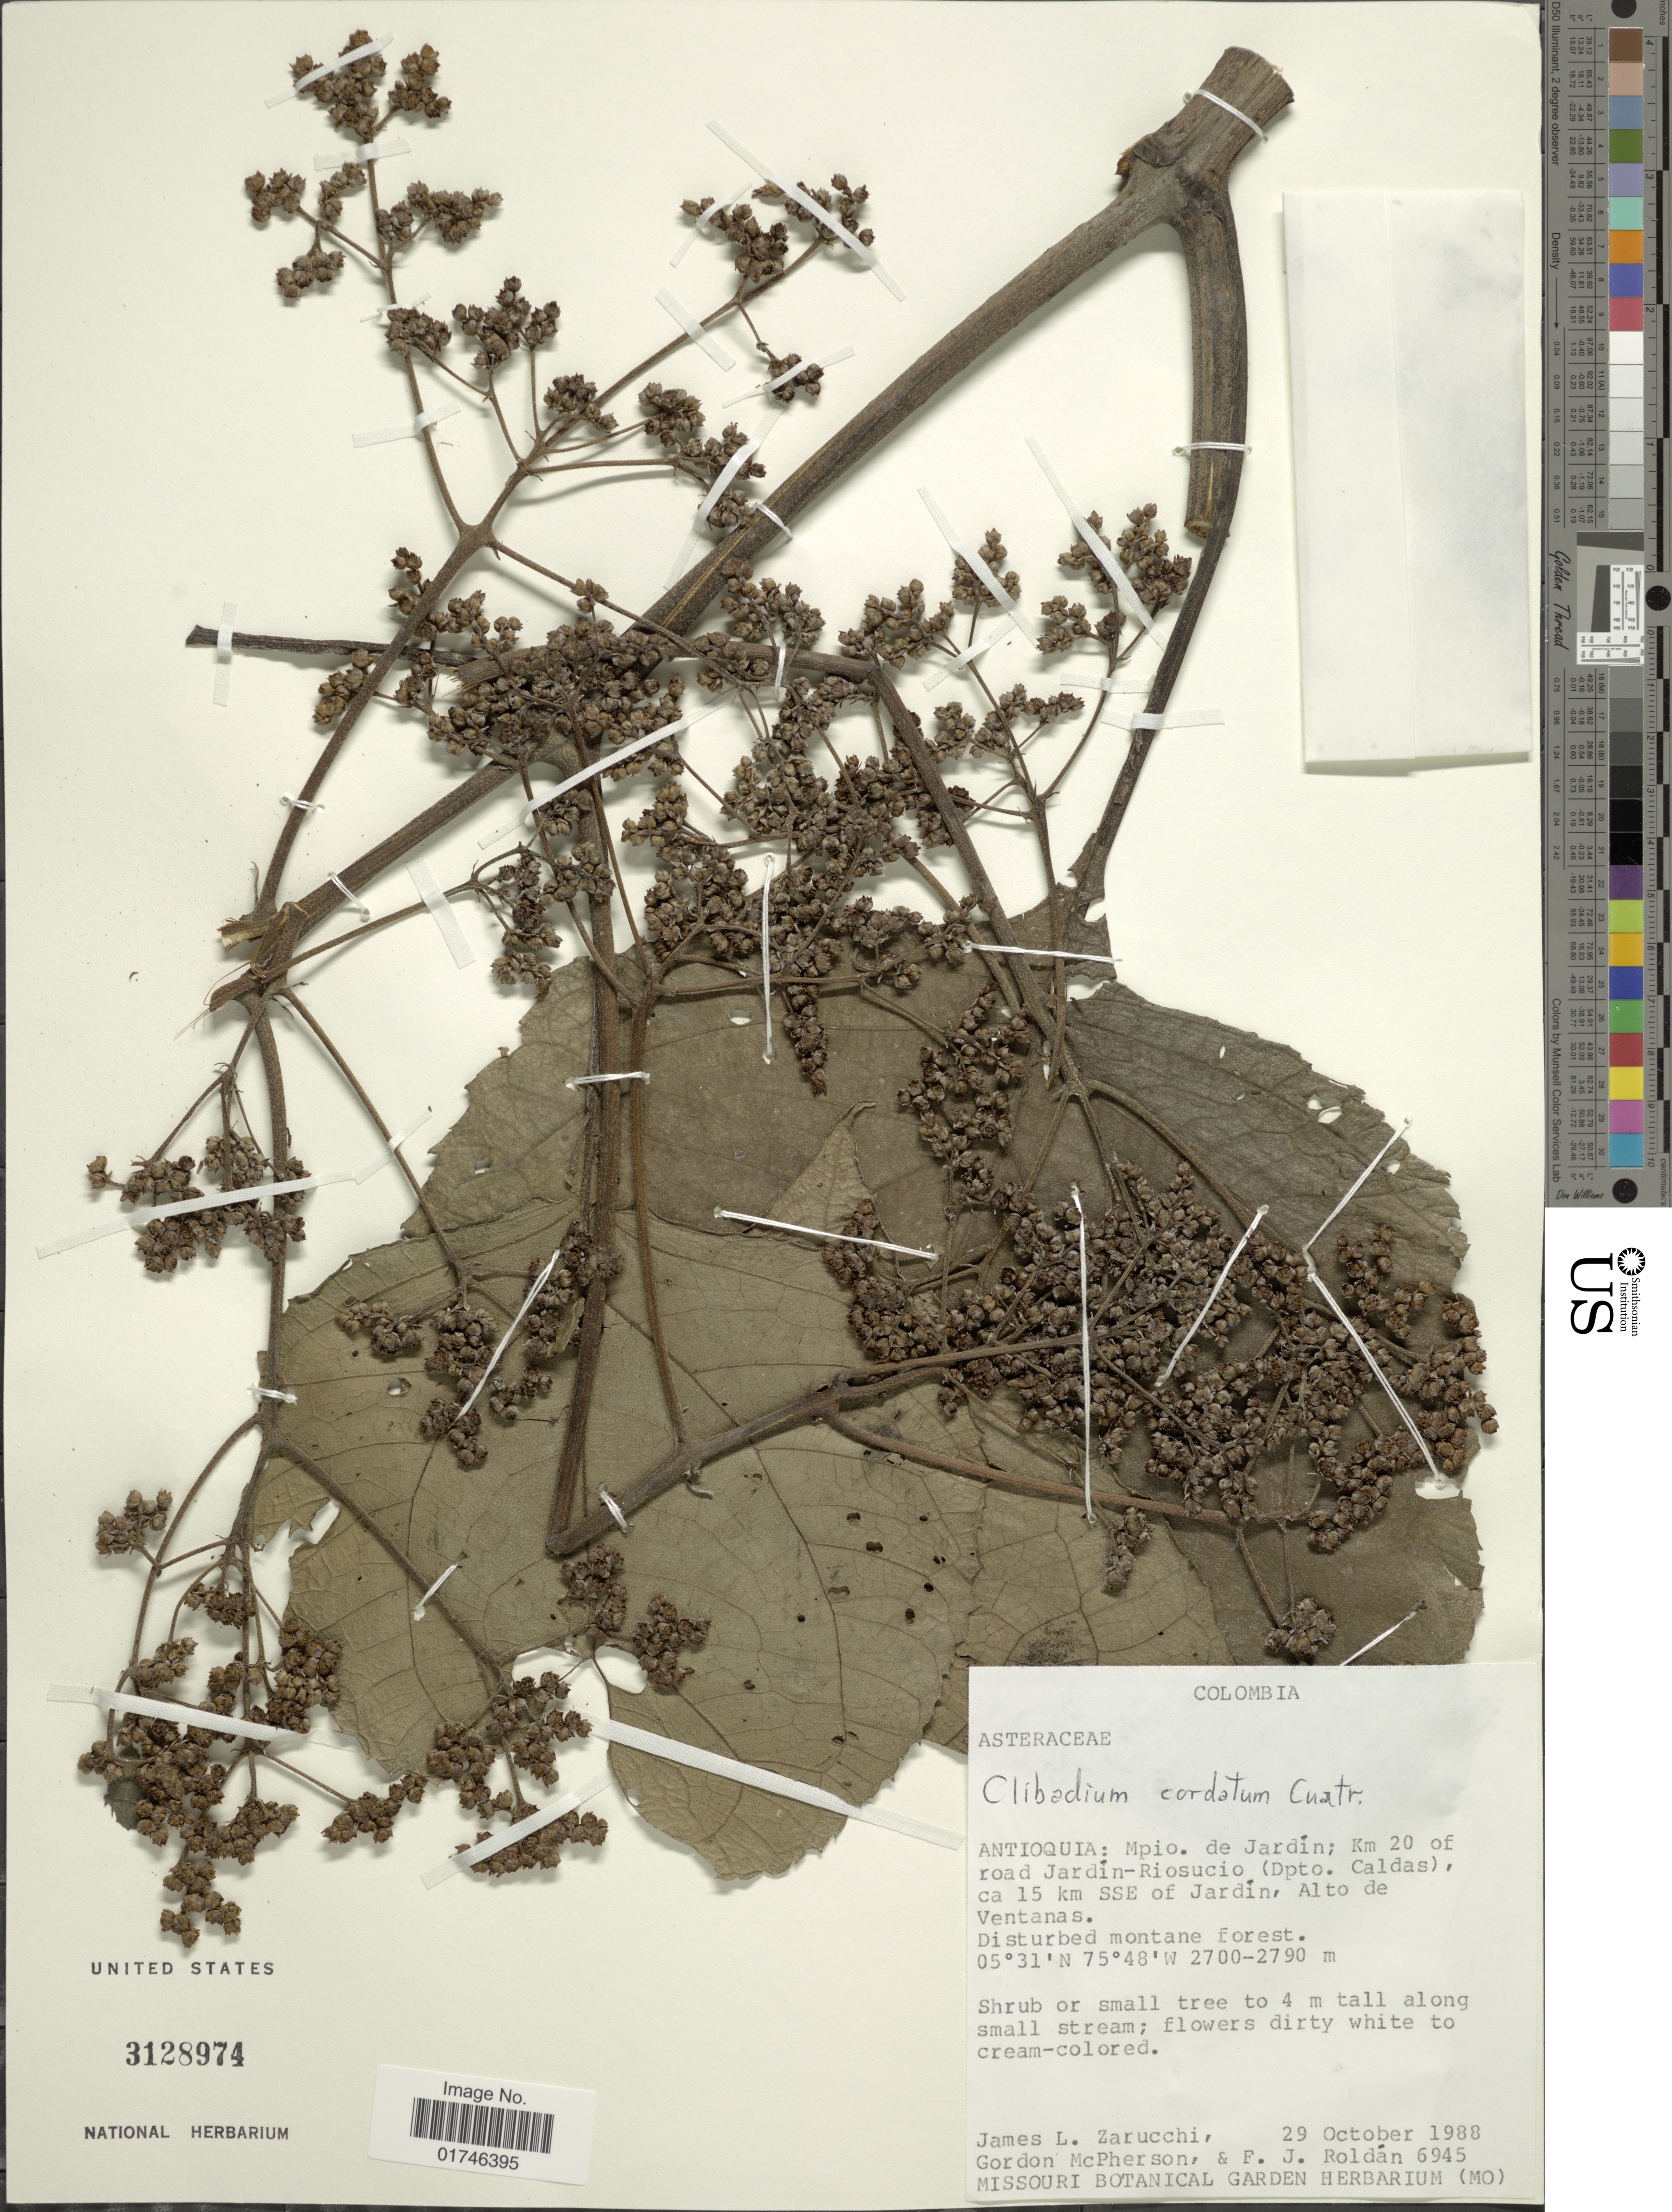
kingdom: Plantae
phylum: Tracheophyta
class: Magnoliopsida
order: Asterales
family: Asteraceae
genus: Clibadium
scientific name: Clibadium cordatum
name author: Cuatrec.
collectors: J. L. Zarucchi, G. D. McPherson & F. J. Roldán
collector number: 6945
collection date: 1988-10-29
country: Colombia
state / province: Antioquia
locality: Antioquia: Mpio de jardin; Km 20 of road Jardin-Riosucio (Dpto. Caldas), ca 15 km SSE of Jardin, Alto de Ventanas.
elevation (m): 2700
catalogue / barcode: US 3128974